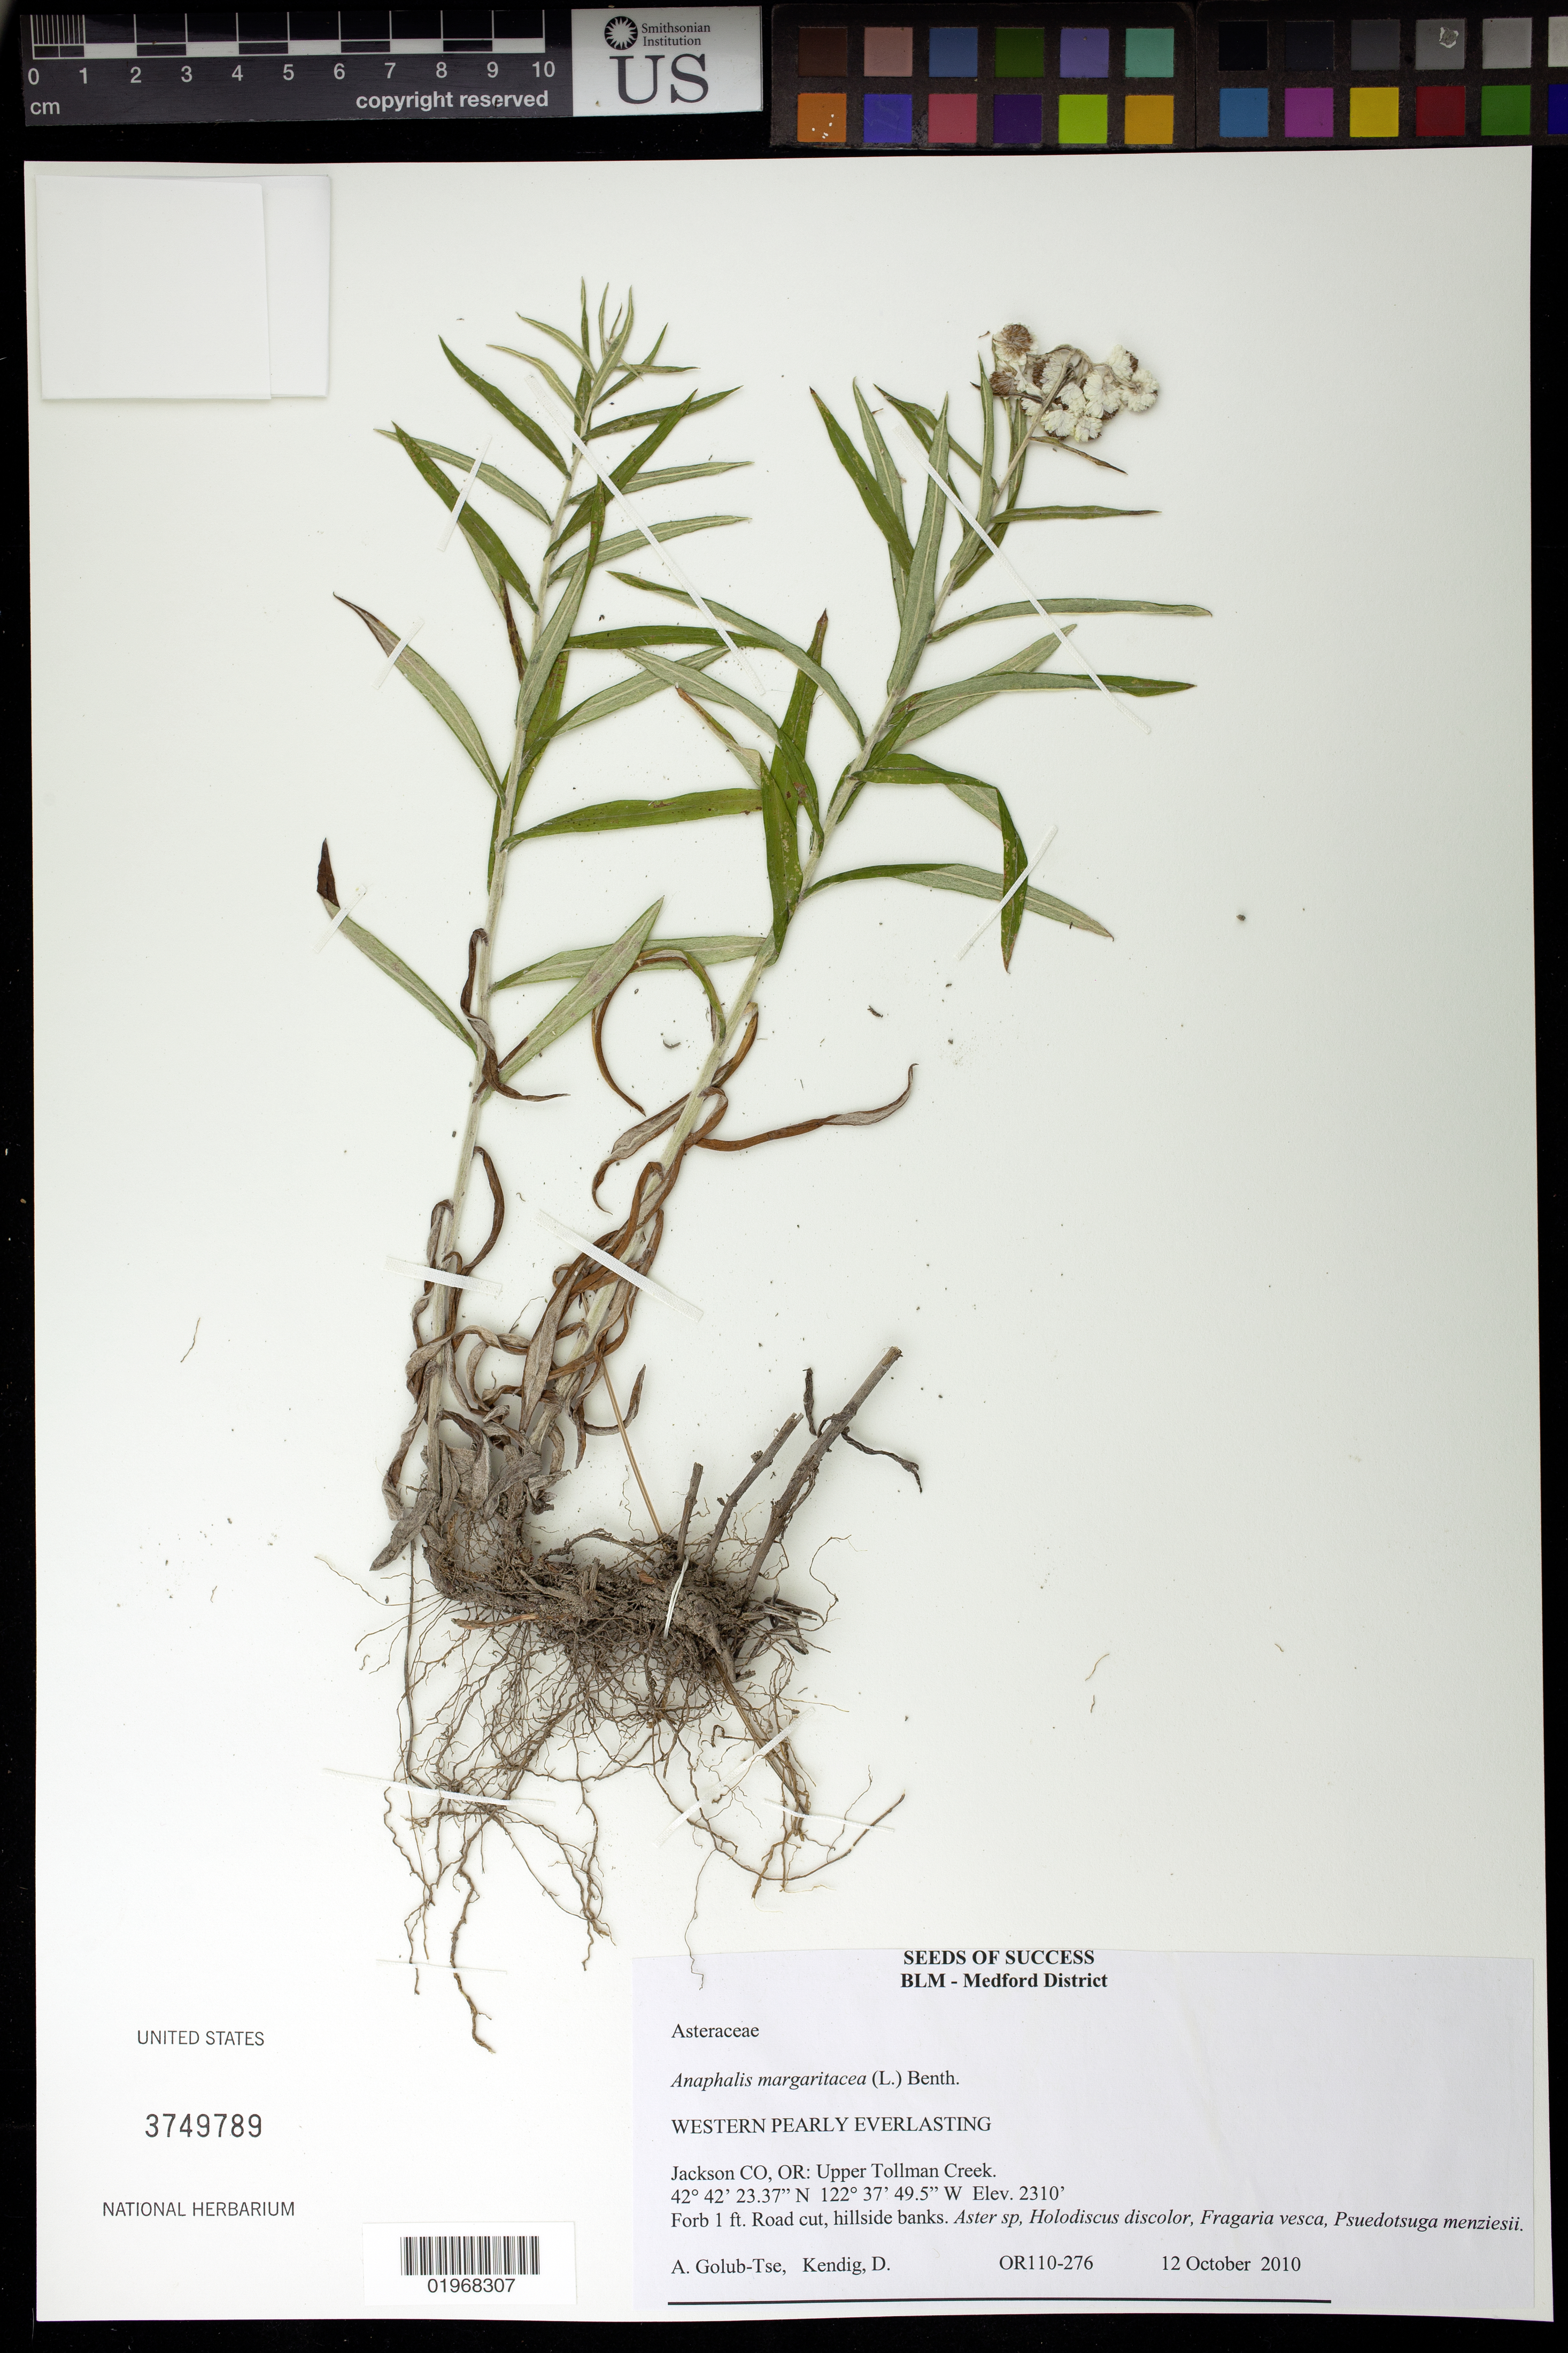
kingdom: Plantae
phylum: Tracheophyta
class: Magnoliopsida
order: Asterales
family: Asteraceae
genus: Anaphalis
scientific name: Anaphalis margaritacea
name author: (L.) Benth. & Hook. f.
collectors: A. Golub-Tse & D. Kendig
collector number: OR110-276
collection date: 2010-10-12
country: United States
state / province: Oregon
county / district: Jackson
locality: Upper Tollman Creek.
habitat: Roadcut, hillside banks. With Aster sp., Holodiscus discolor, Fragaria vesca, ect.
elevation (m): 704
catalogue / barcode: US 3749789